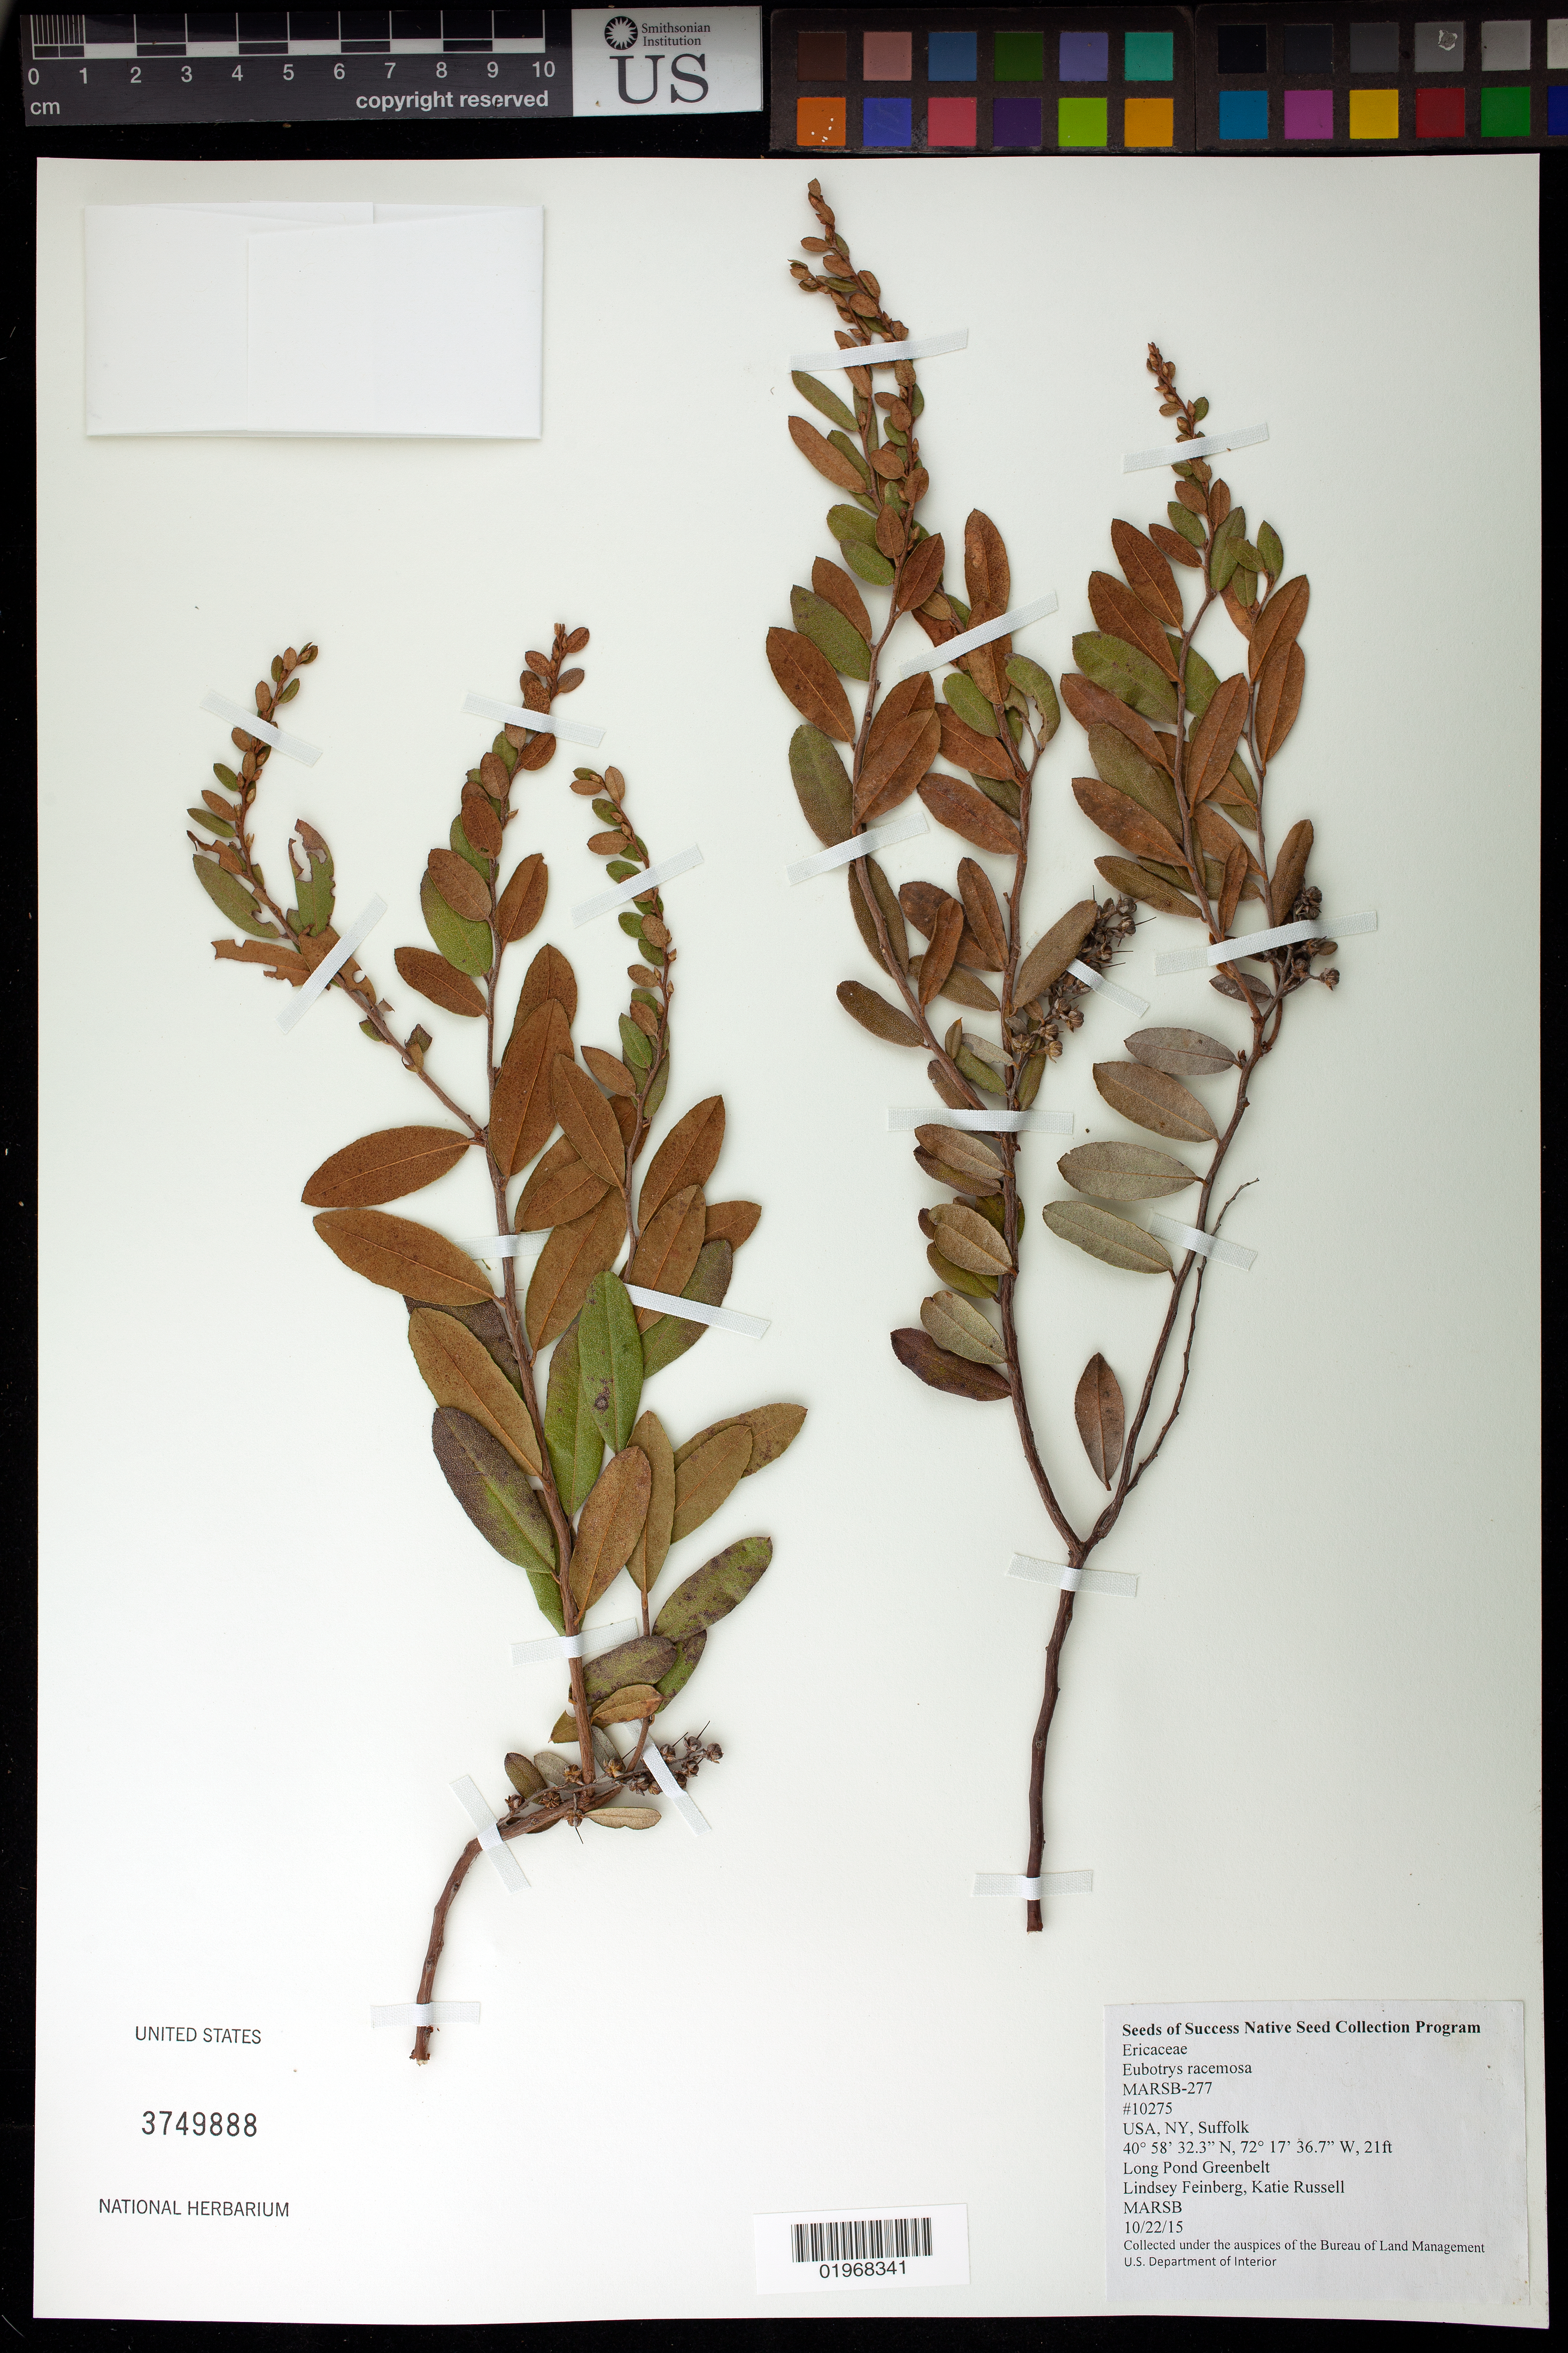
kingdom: Plantae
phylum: Tracheophyta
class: Magnoliopsida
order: Ericales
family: Ericaceae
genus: Eubotrys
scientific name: Eubotrys racemosa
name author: (L.) Nutt.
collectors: L. Feinberg & K. Russell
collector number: MARSB-277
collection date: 2015-10-22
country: United States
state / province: New York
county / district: Suffolk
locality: Long Pond Greenbelt, Long Pond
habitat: Atlantic & Gulf Coastal Plain Pondshore & Wet Prairie, Coastal Plain Shrub Swamp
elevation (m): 6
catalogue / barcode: US 3749888